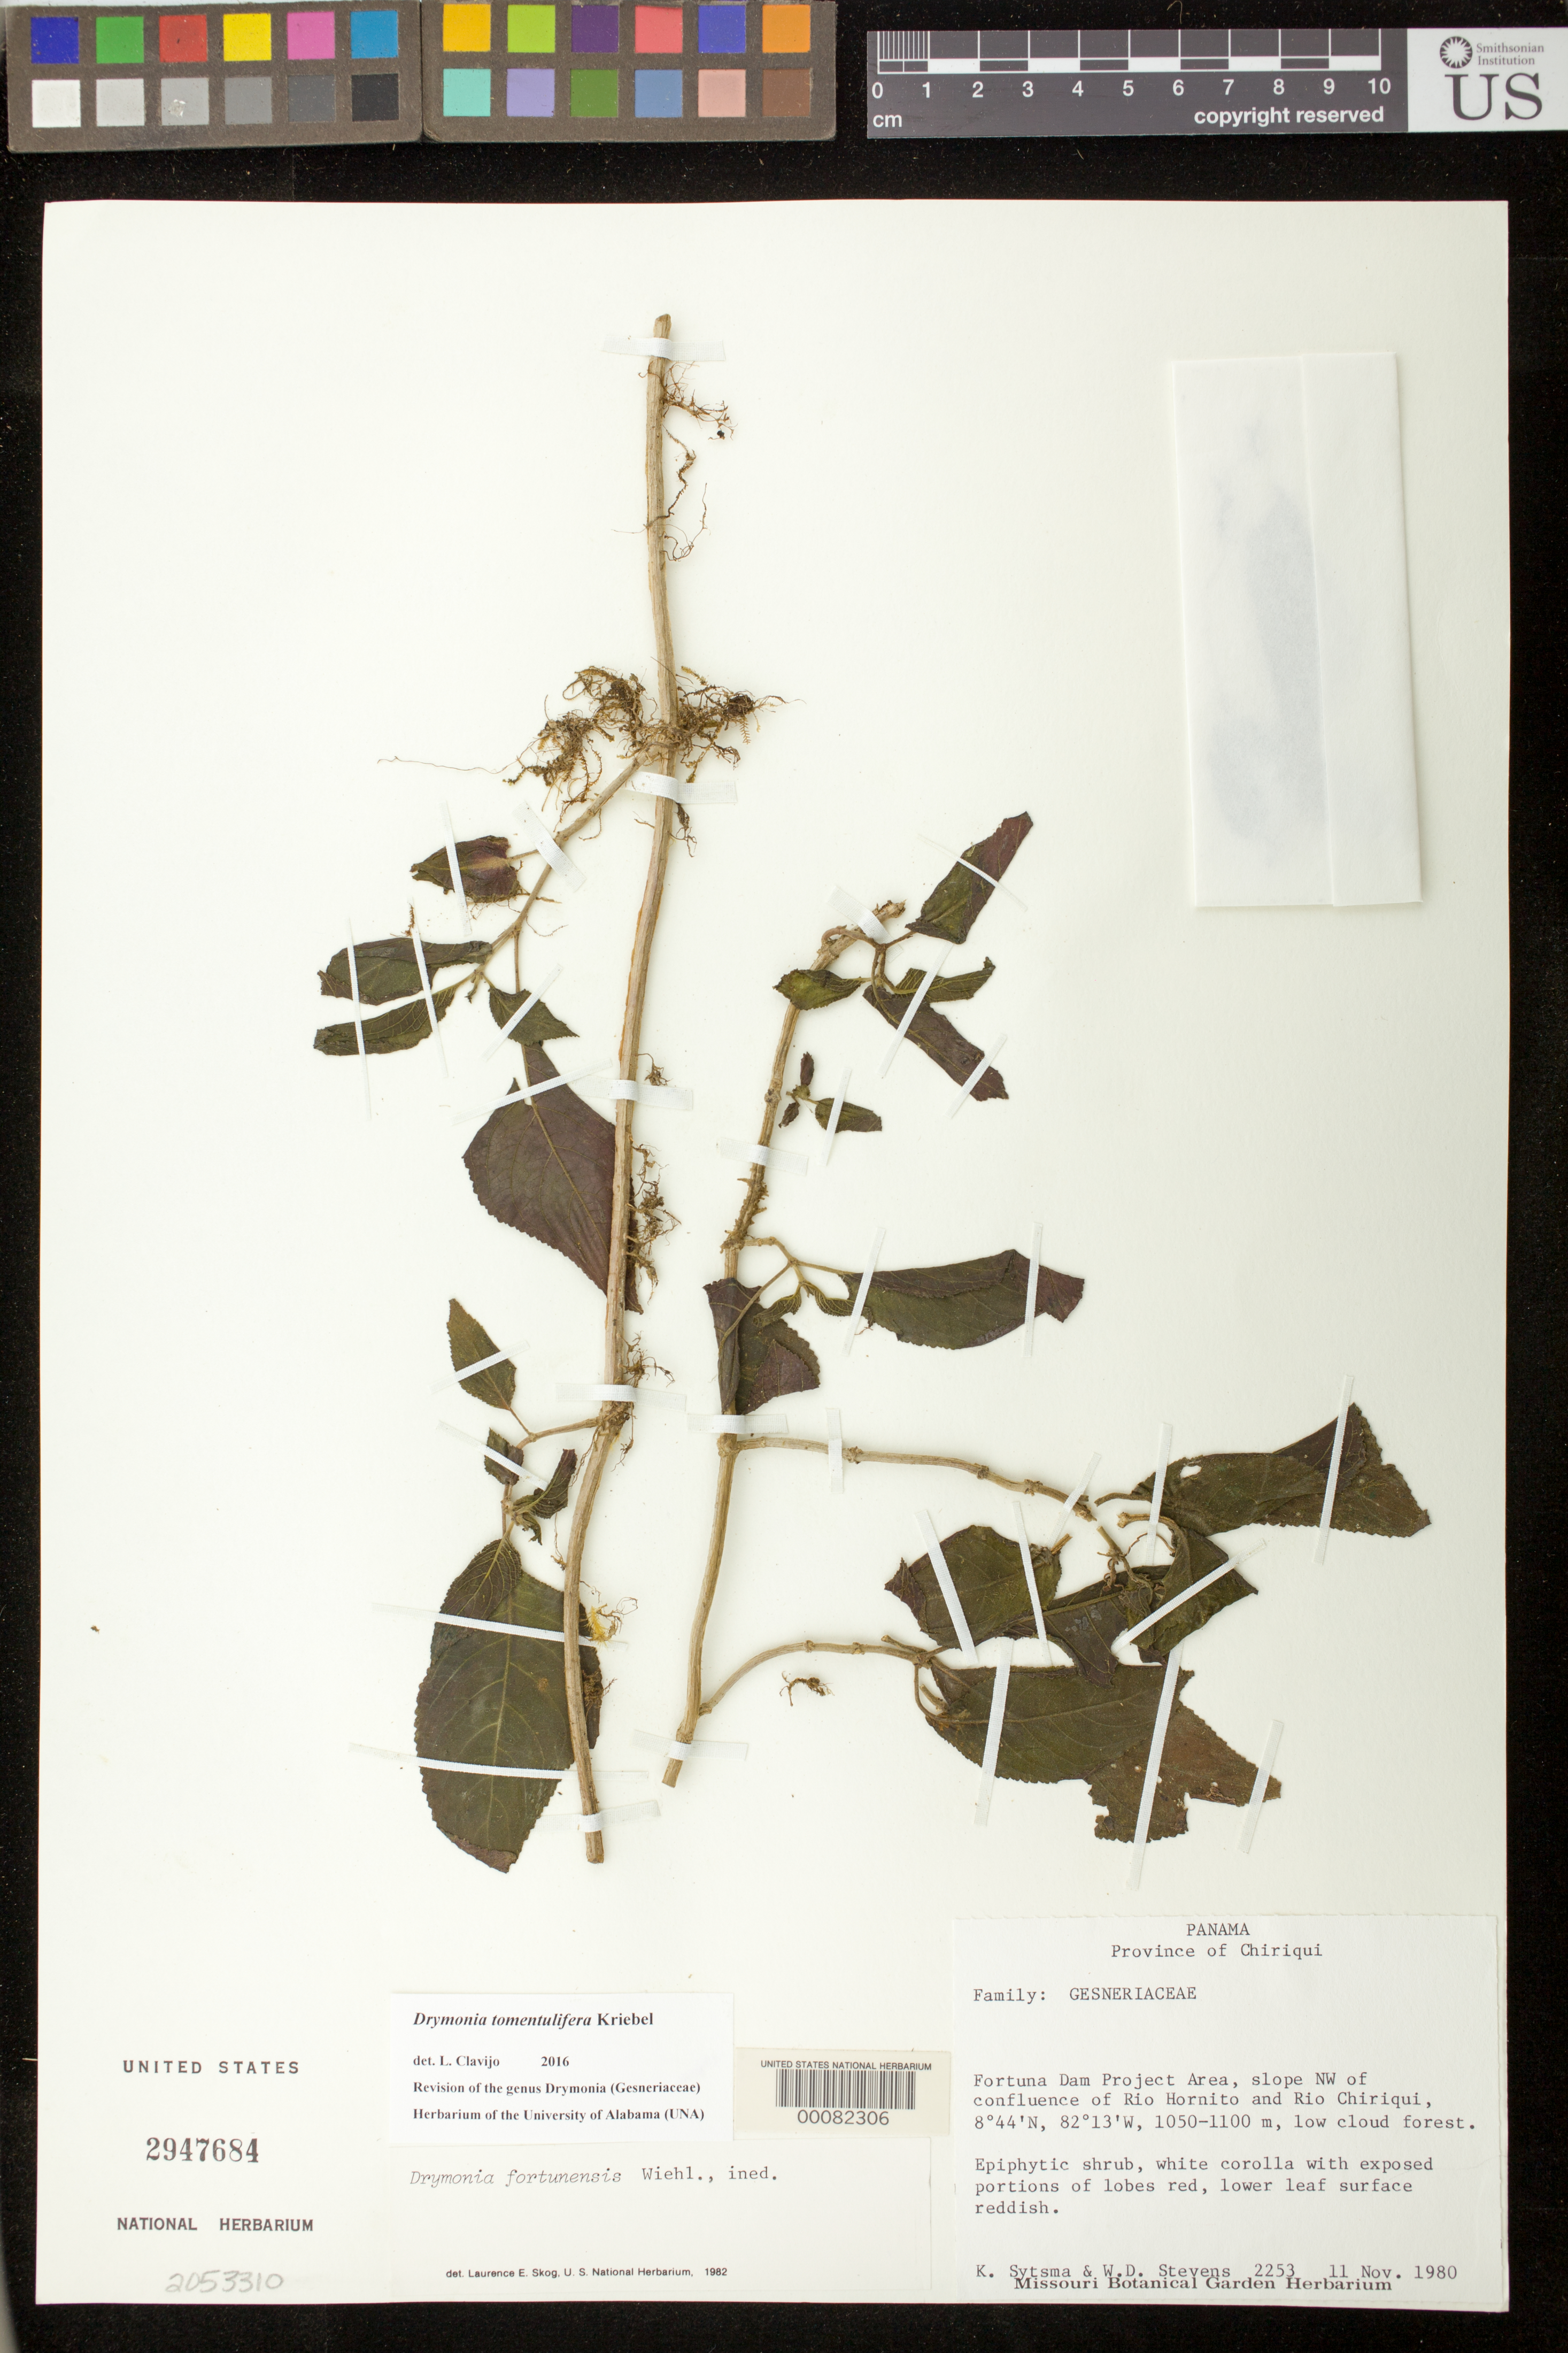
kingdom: Plantae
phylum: Tracheophyta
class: Magnoliopsida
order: Lamiales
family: Gesneriaceae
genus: Drymonia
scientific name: Drymonia tomentulifera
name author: Kriebel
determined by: Clavijo, L.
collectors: K. J. Sytsma & W. D. Stevens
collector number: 2253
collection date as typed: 11 Nov 1980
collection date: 1980-11-11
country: Panama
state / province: Chiriquí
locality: Fortuna Dam project area, slope NW of confluence of Rio Hornito and Rio Chiriqui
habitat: Low cloud forest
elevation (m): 1050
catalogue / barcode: US 2947684